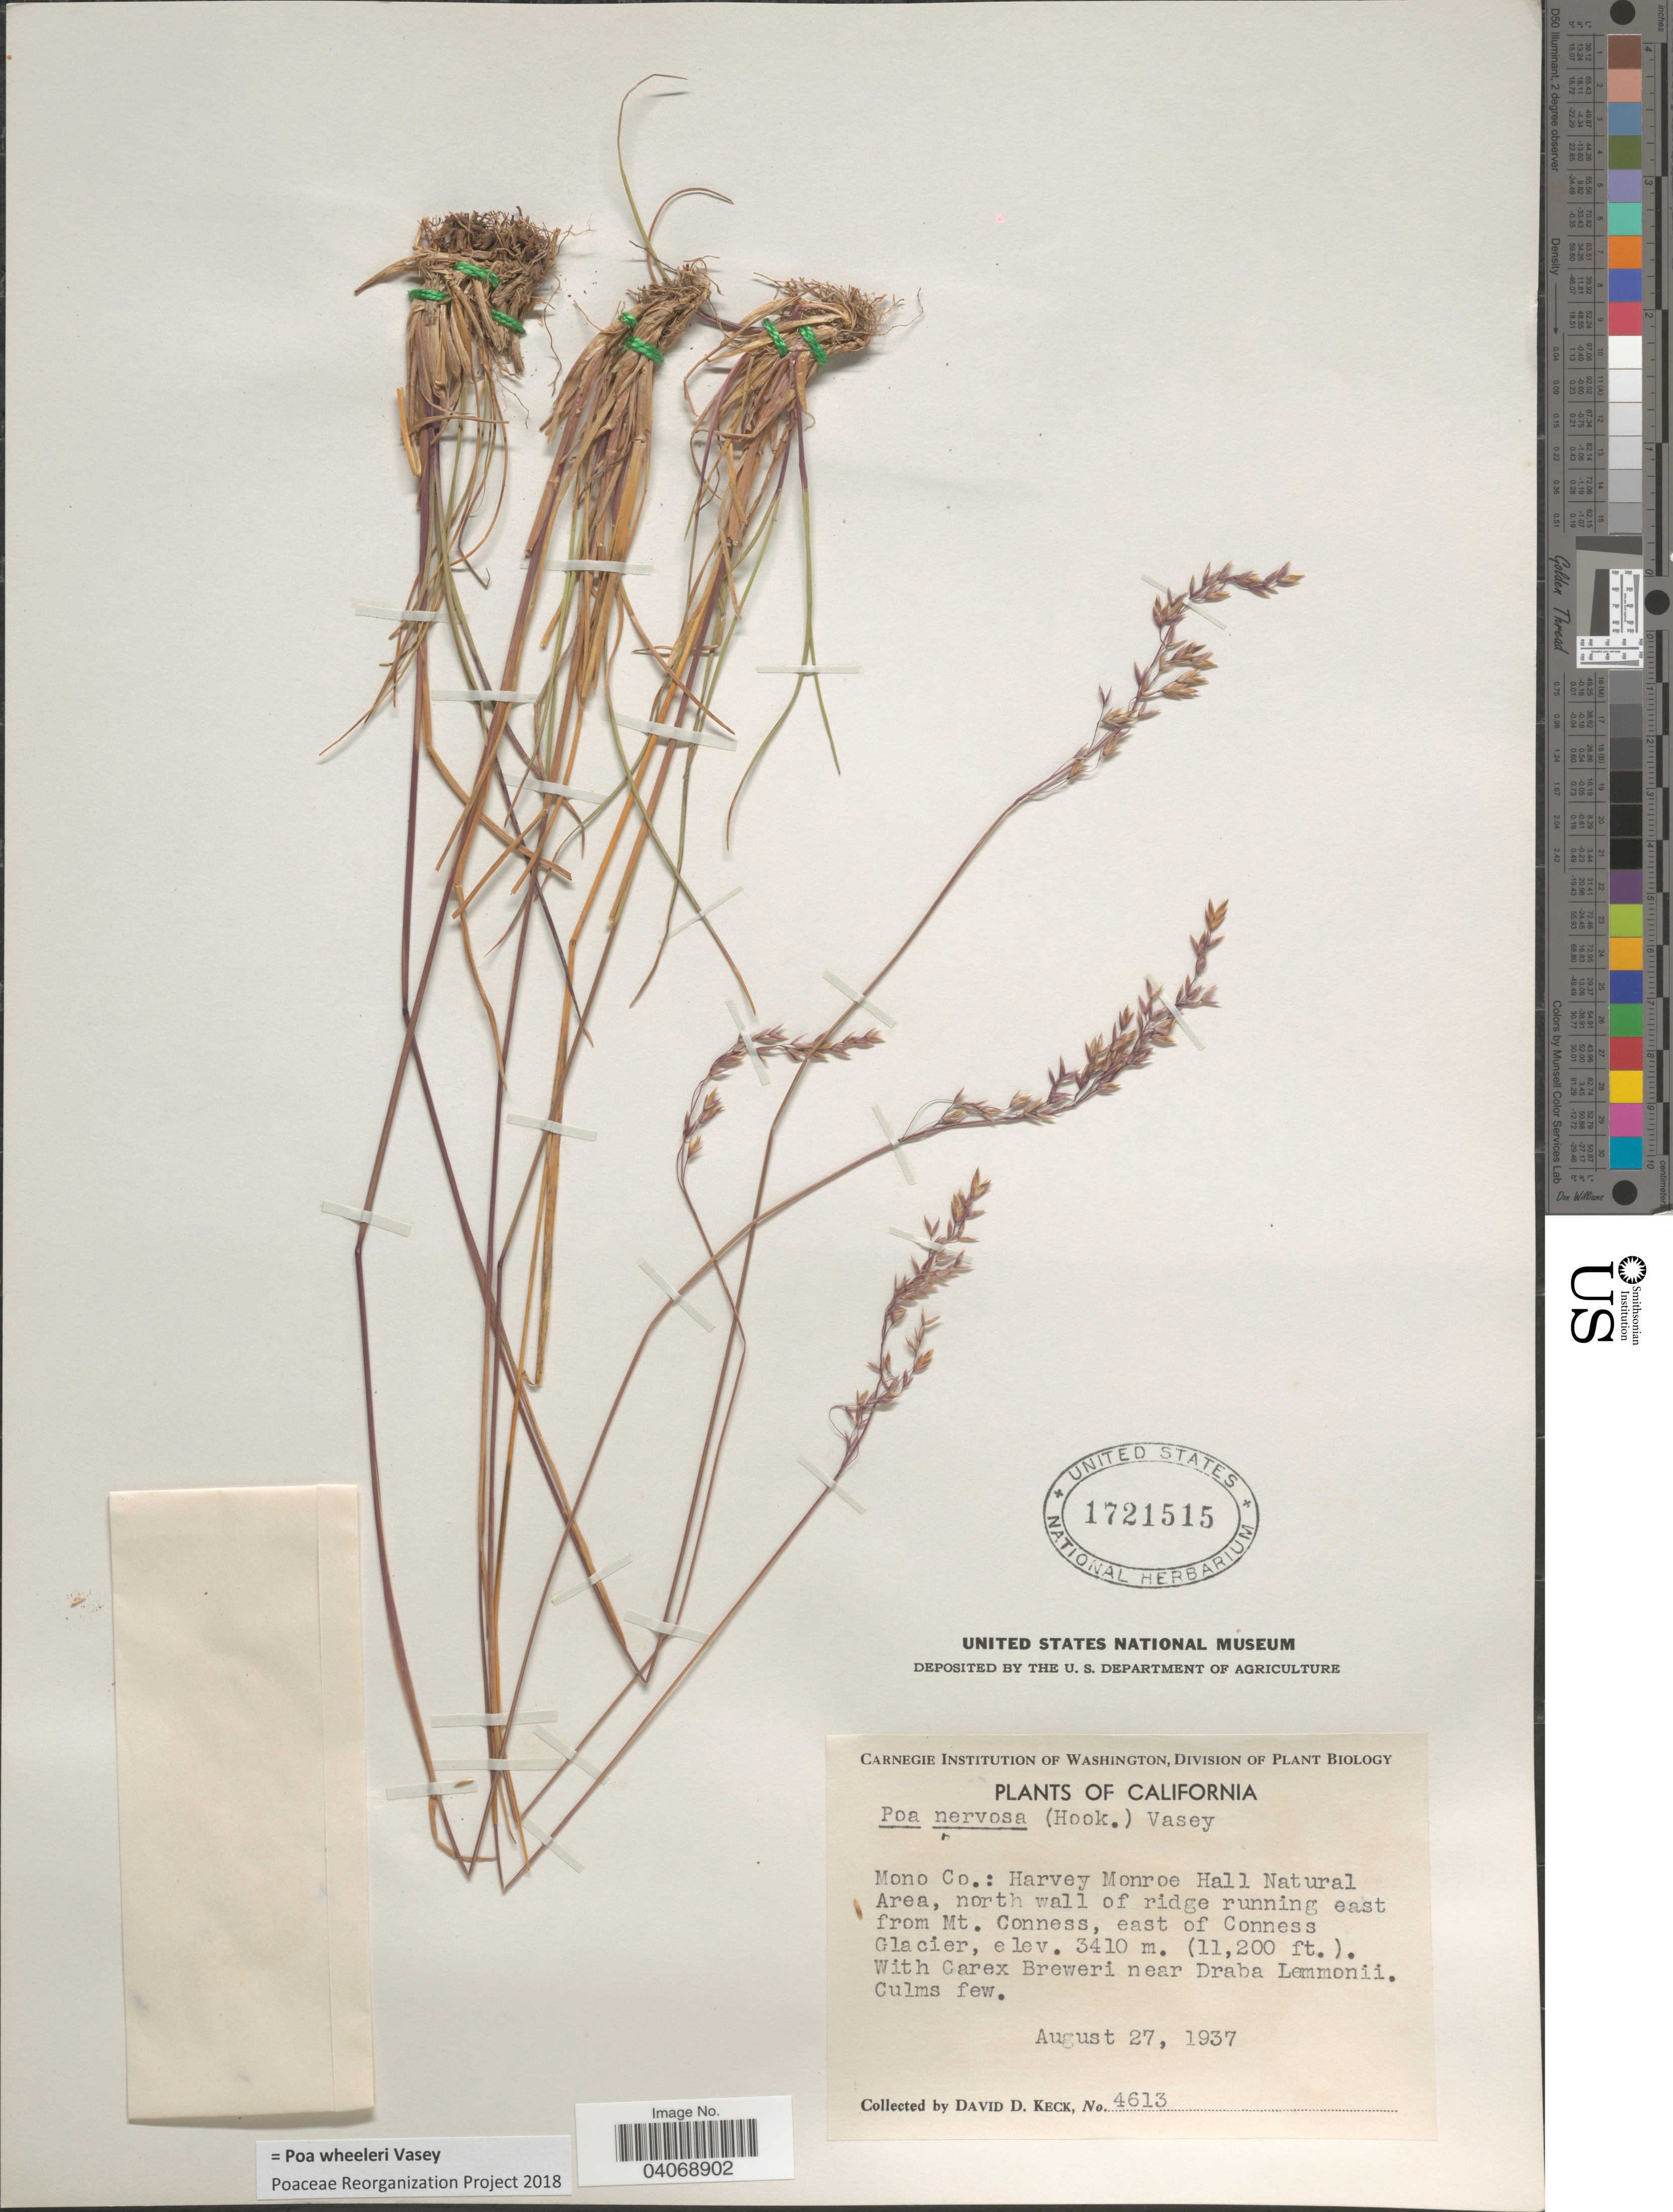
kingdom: Plantae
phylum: Tracheophyta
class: Liliopsida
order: Poales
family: Poaceae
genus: Poa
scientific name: Poa wheeleri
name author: Vasey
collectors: D. D. Keck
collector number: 4613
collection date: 1937-08-27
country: United States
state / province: California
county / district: Mono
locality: Mono Co.: Harvey Monroe Hall Natural Area, north wall of ridge running east from Mt. Conness, east of Conness Glacier.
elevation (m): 3410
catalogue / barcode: US 1721515